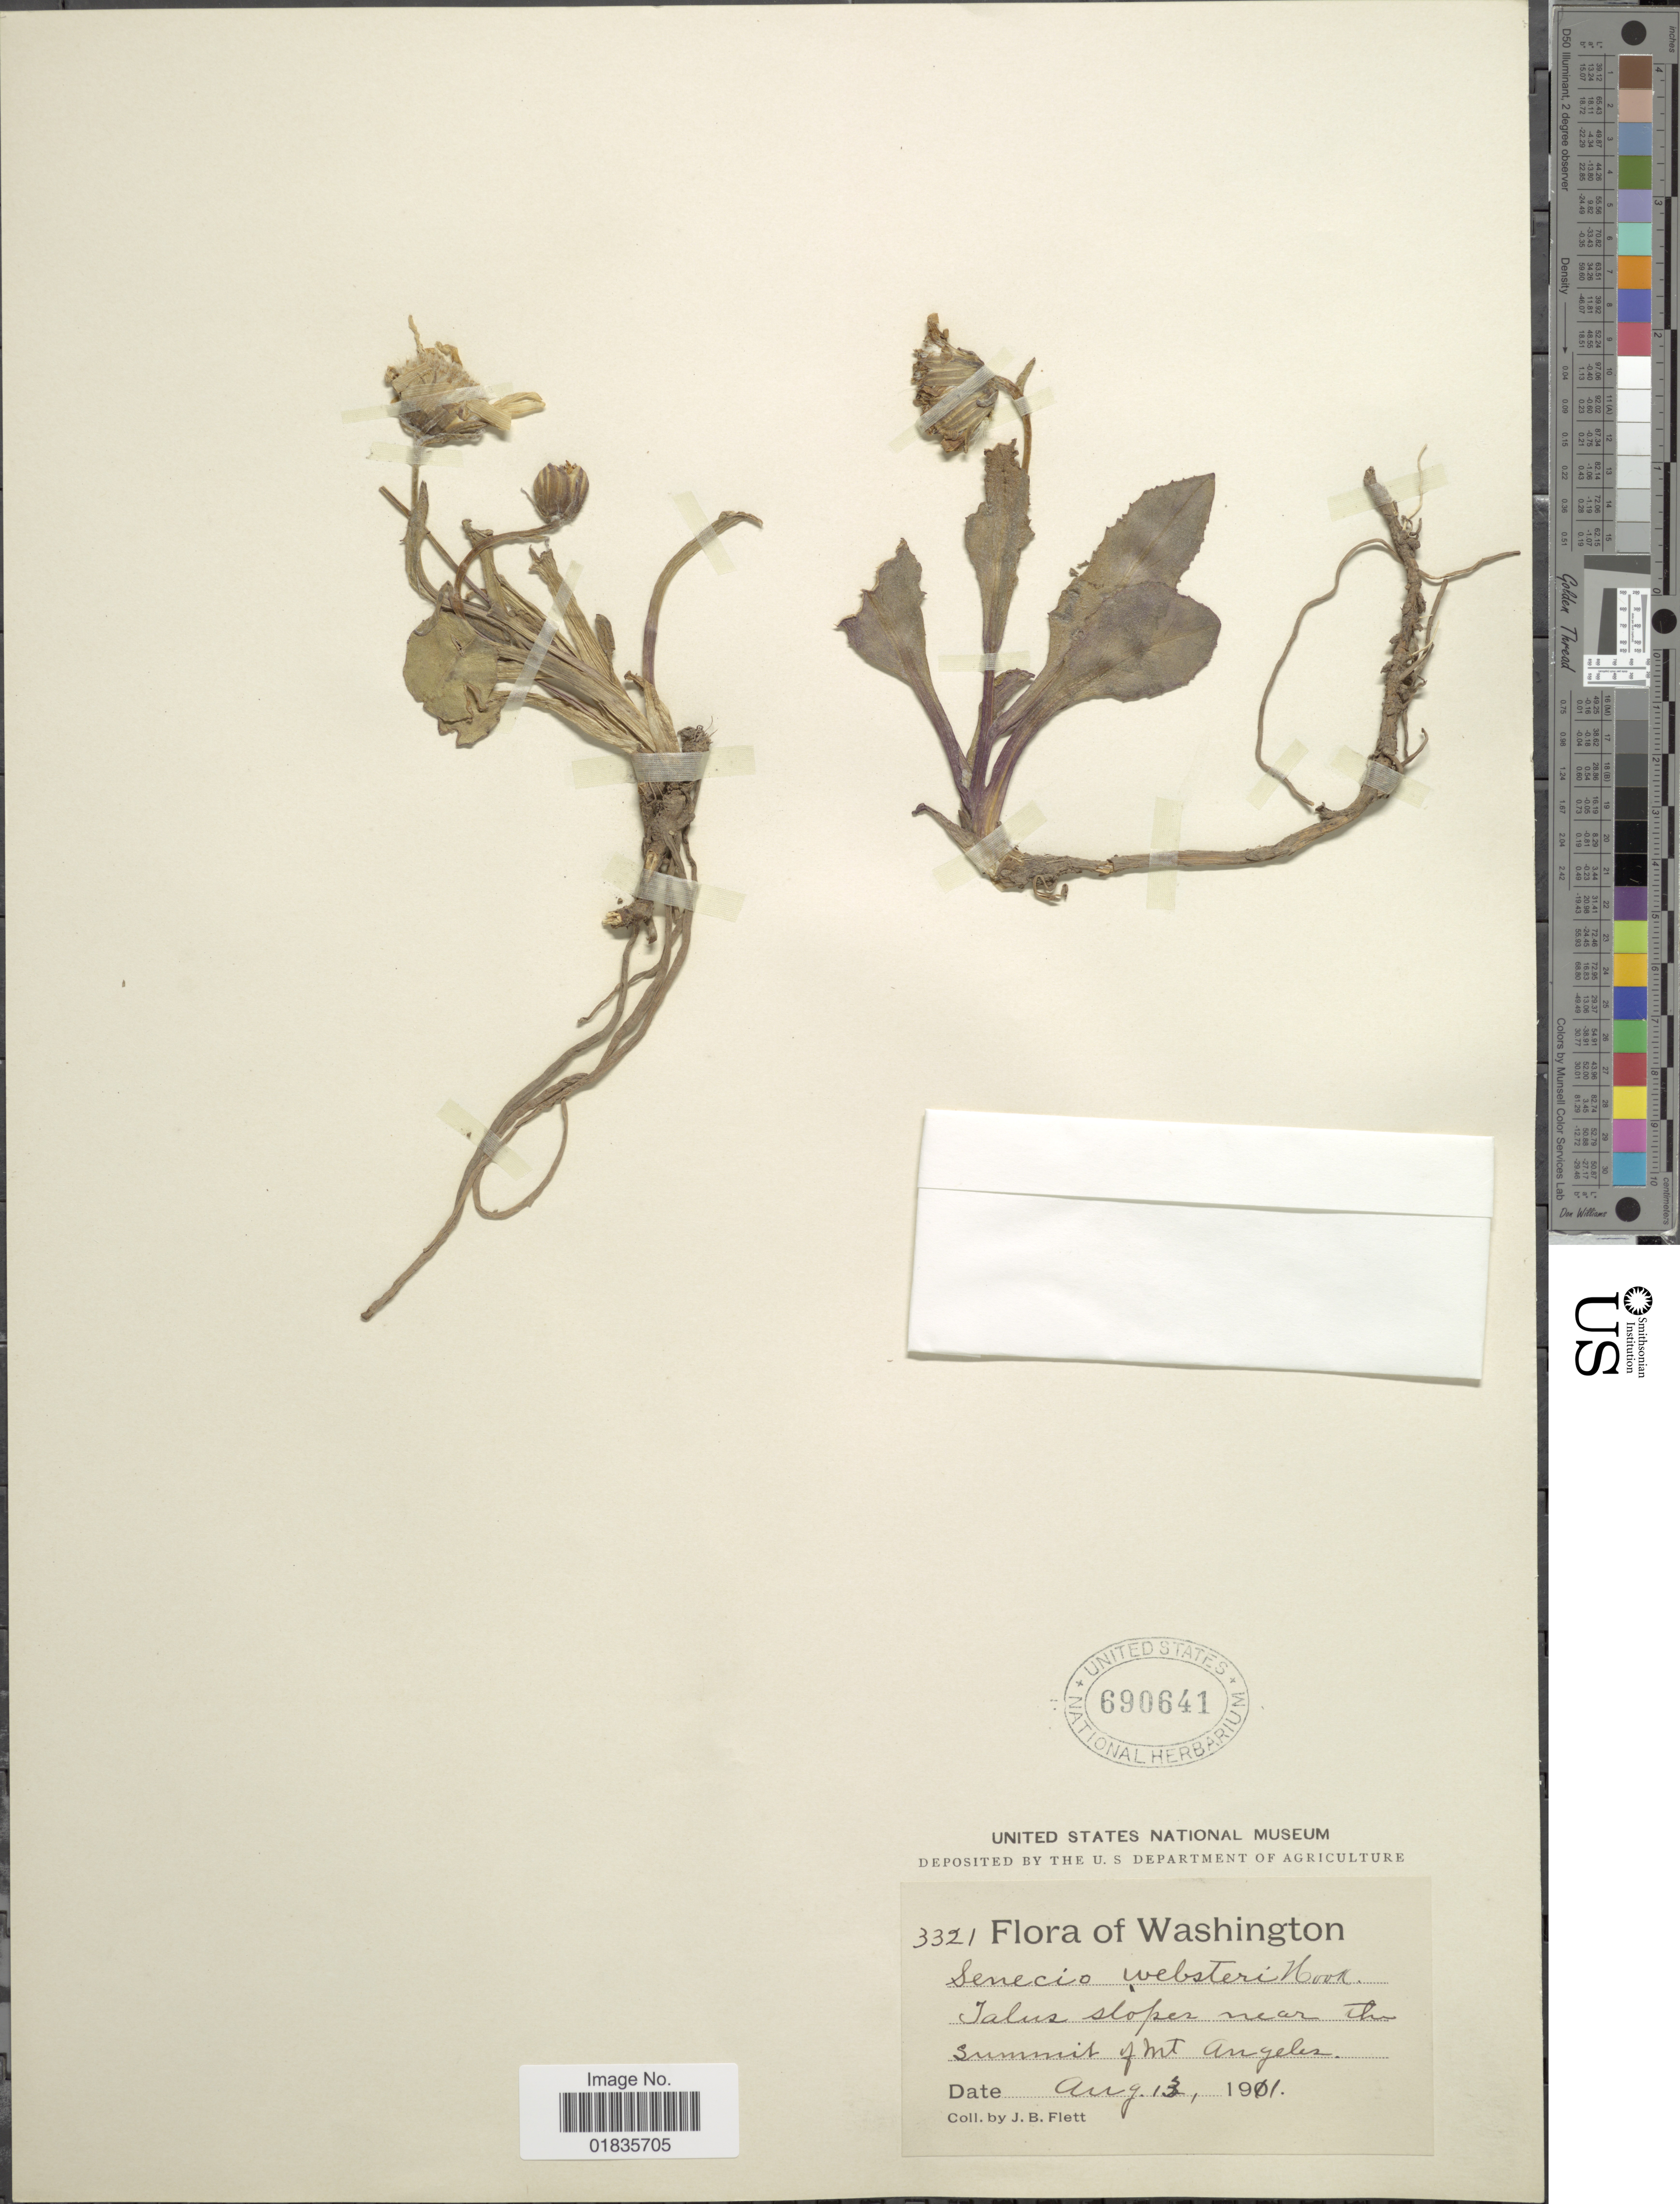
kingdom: Plantae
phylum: Tracheophyta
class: Magnoliopsida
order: Asterales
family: Asteraceae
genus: Senecio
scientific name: Senecio neowebsteri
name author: S.F. Blake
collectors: J. Flett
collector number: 3321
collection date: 1911-08-13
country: United States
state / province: Washington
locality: Talus slopes near the summit of Mt. Angeles.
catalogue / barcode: US 690641